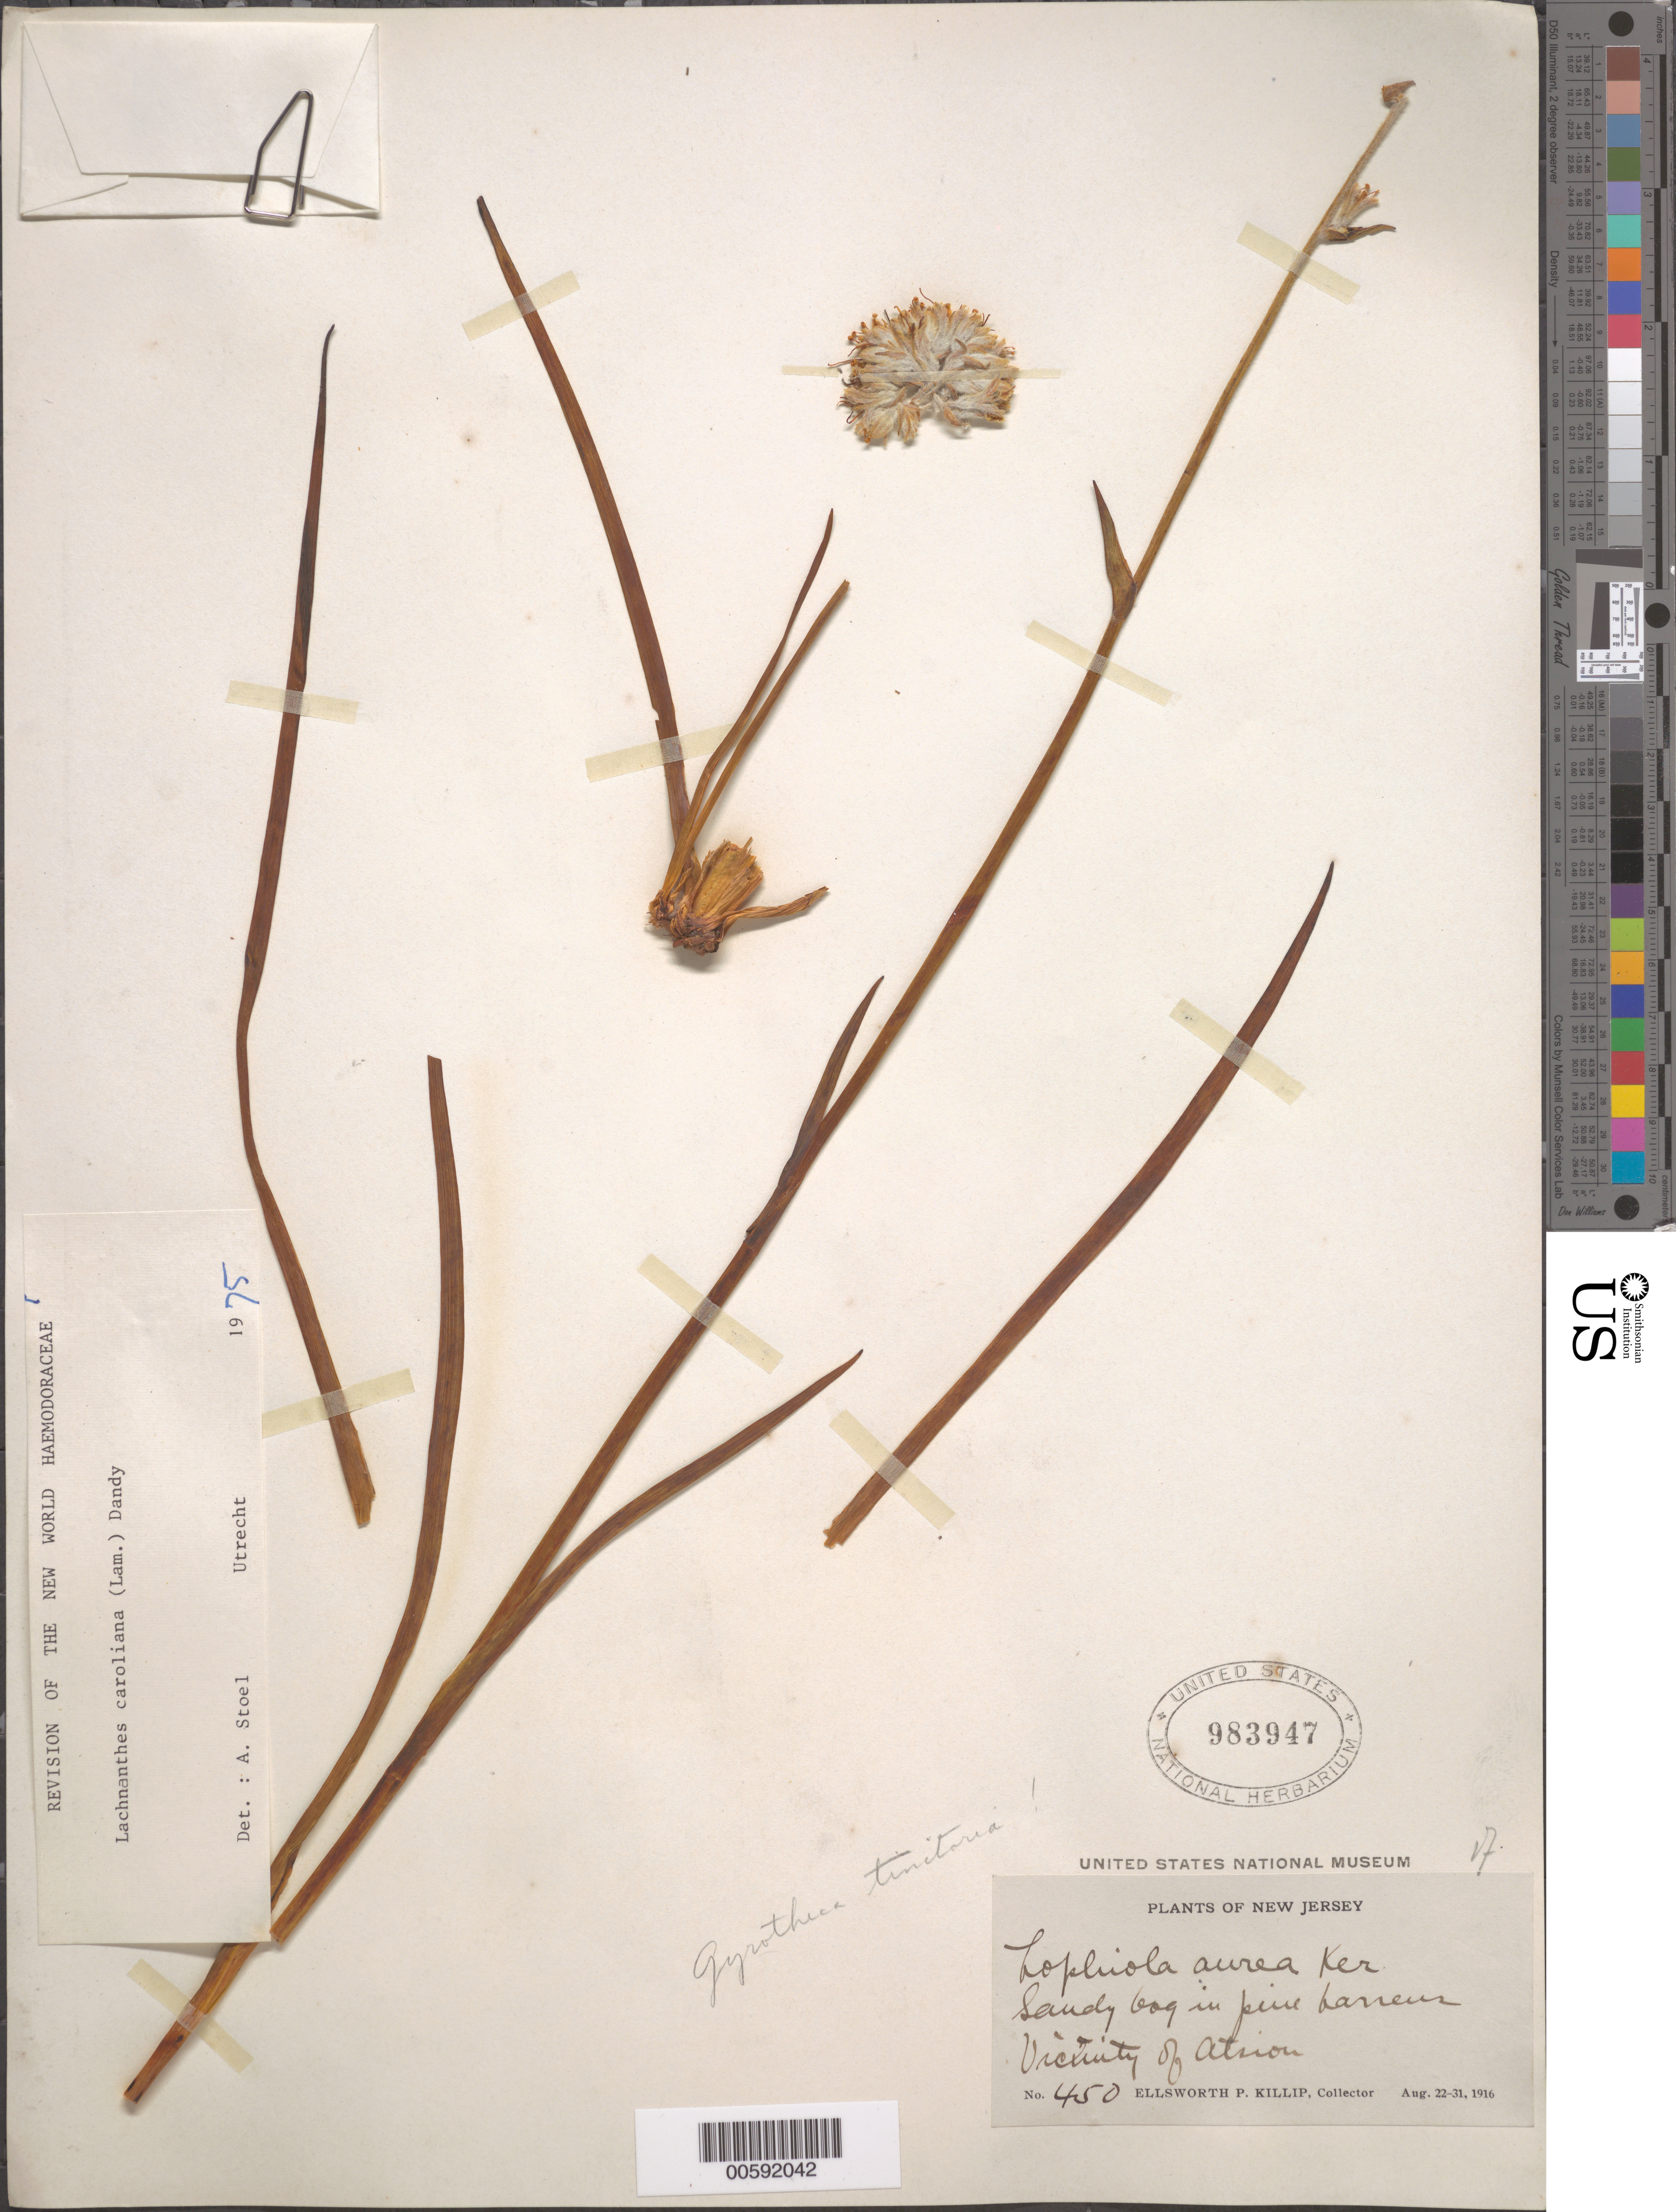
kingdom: Plantae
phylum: Tracheophyta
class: Liliopsida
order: Commelinales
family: Haemodoraceae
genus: Lachnanthes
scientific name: Lachnanthes caroliniana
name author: (Lam.) Dandy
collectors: E. P. Killip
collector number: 450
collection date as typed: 22 Aug 1916 to 31 Aug 1916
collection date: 1916-08-22/1916-08-31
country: United States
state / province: New Jersey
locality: Atsion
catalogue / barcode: US 983947